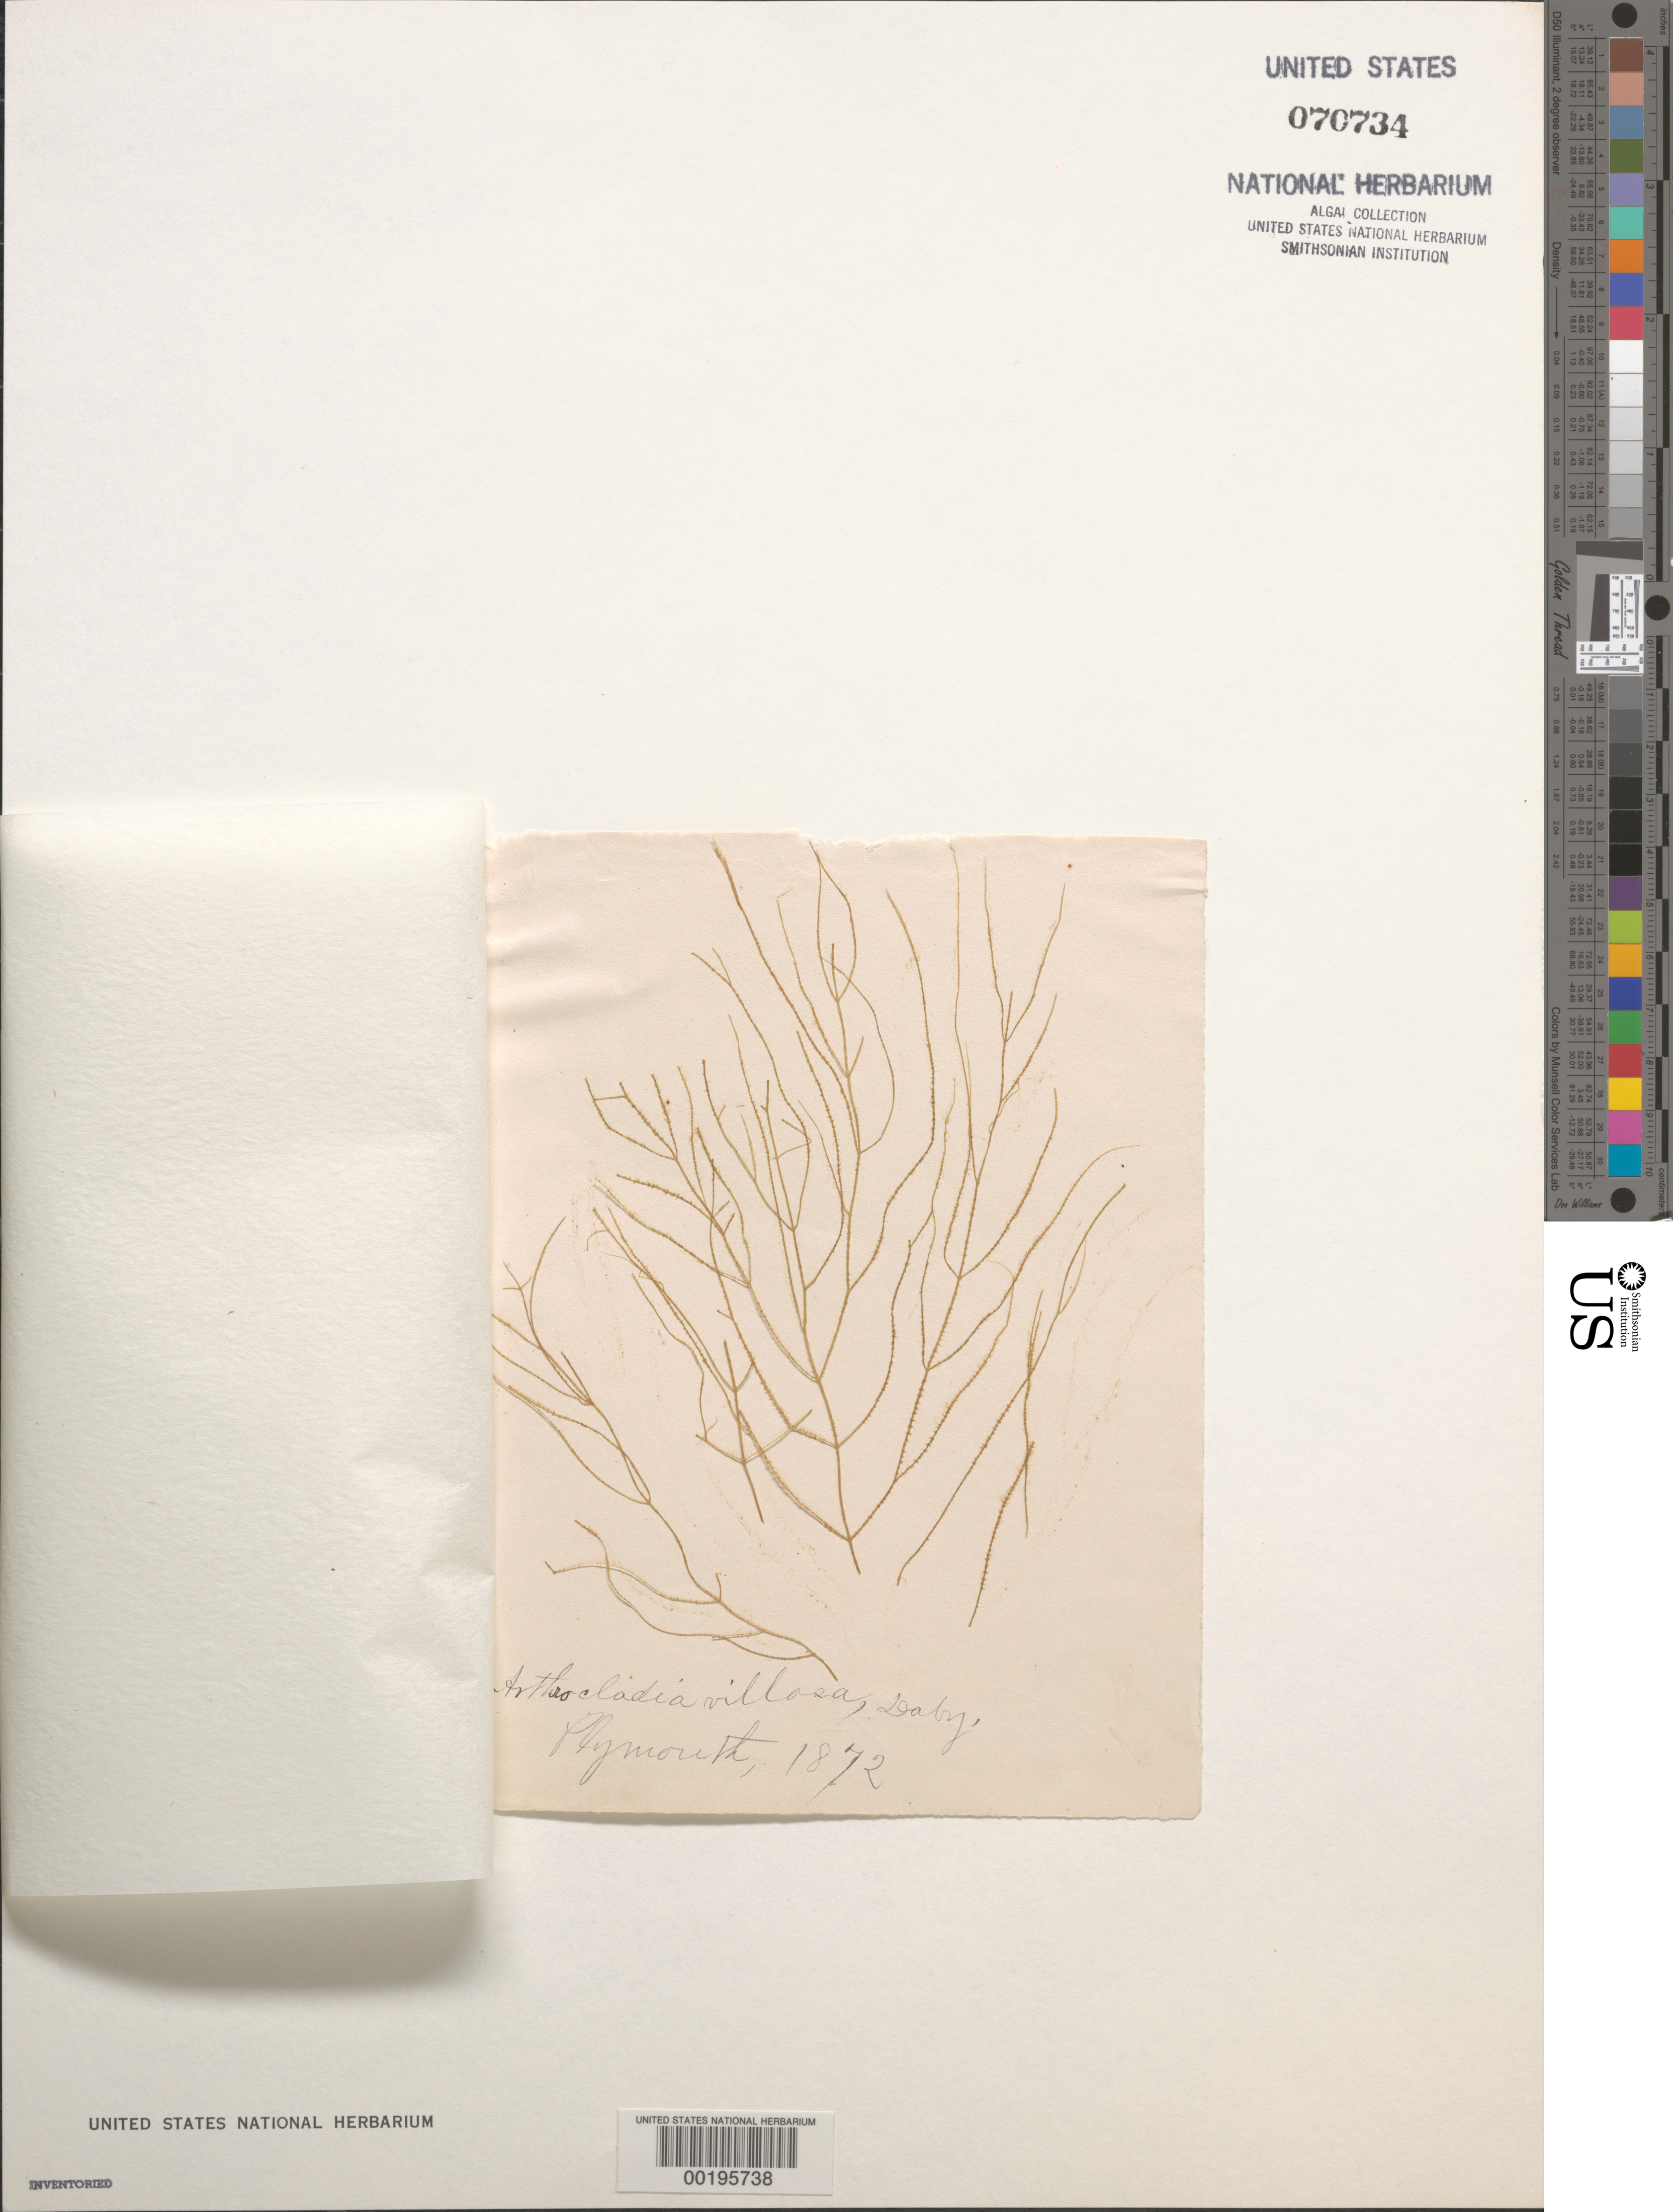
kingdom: Chromista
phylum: Ochrophyta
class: Phaeophyceae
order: Desmarestiales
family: Arthrocladiaceae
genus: Arthrocladia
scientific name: Arthrocladia villosa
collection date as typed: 1872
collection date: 1872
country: United Kingdom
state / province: England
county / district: Devon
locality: Plymouth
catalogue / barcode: US 70734